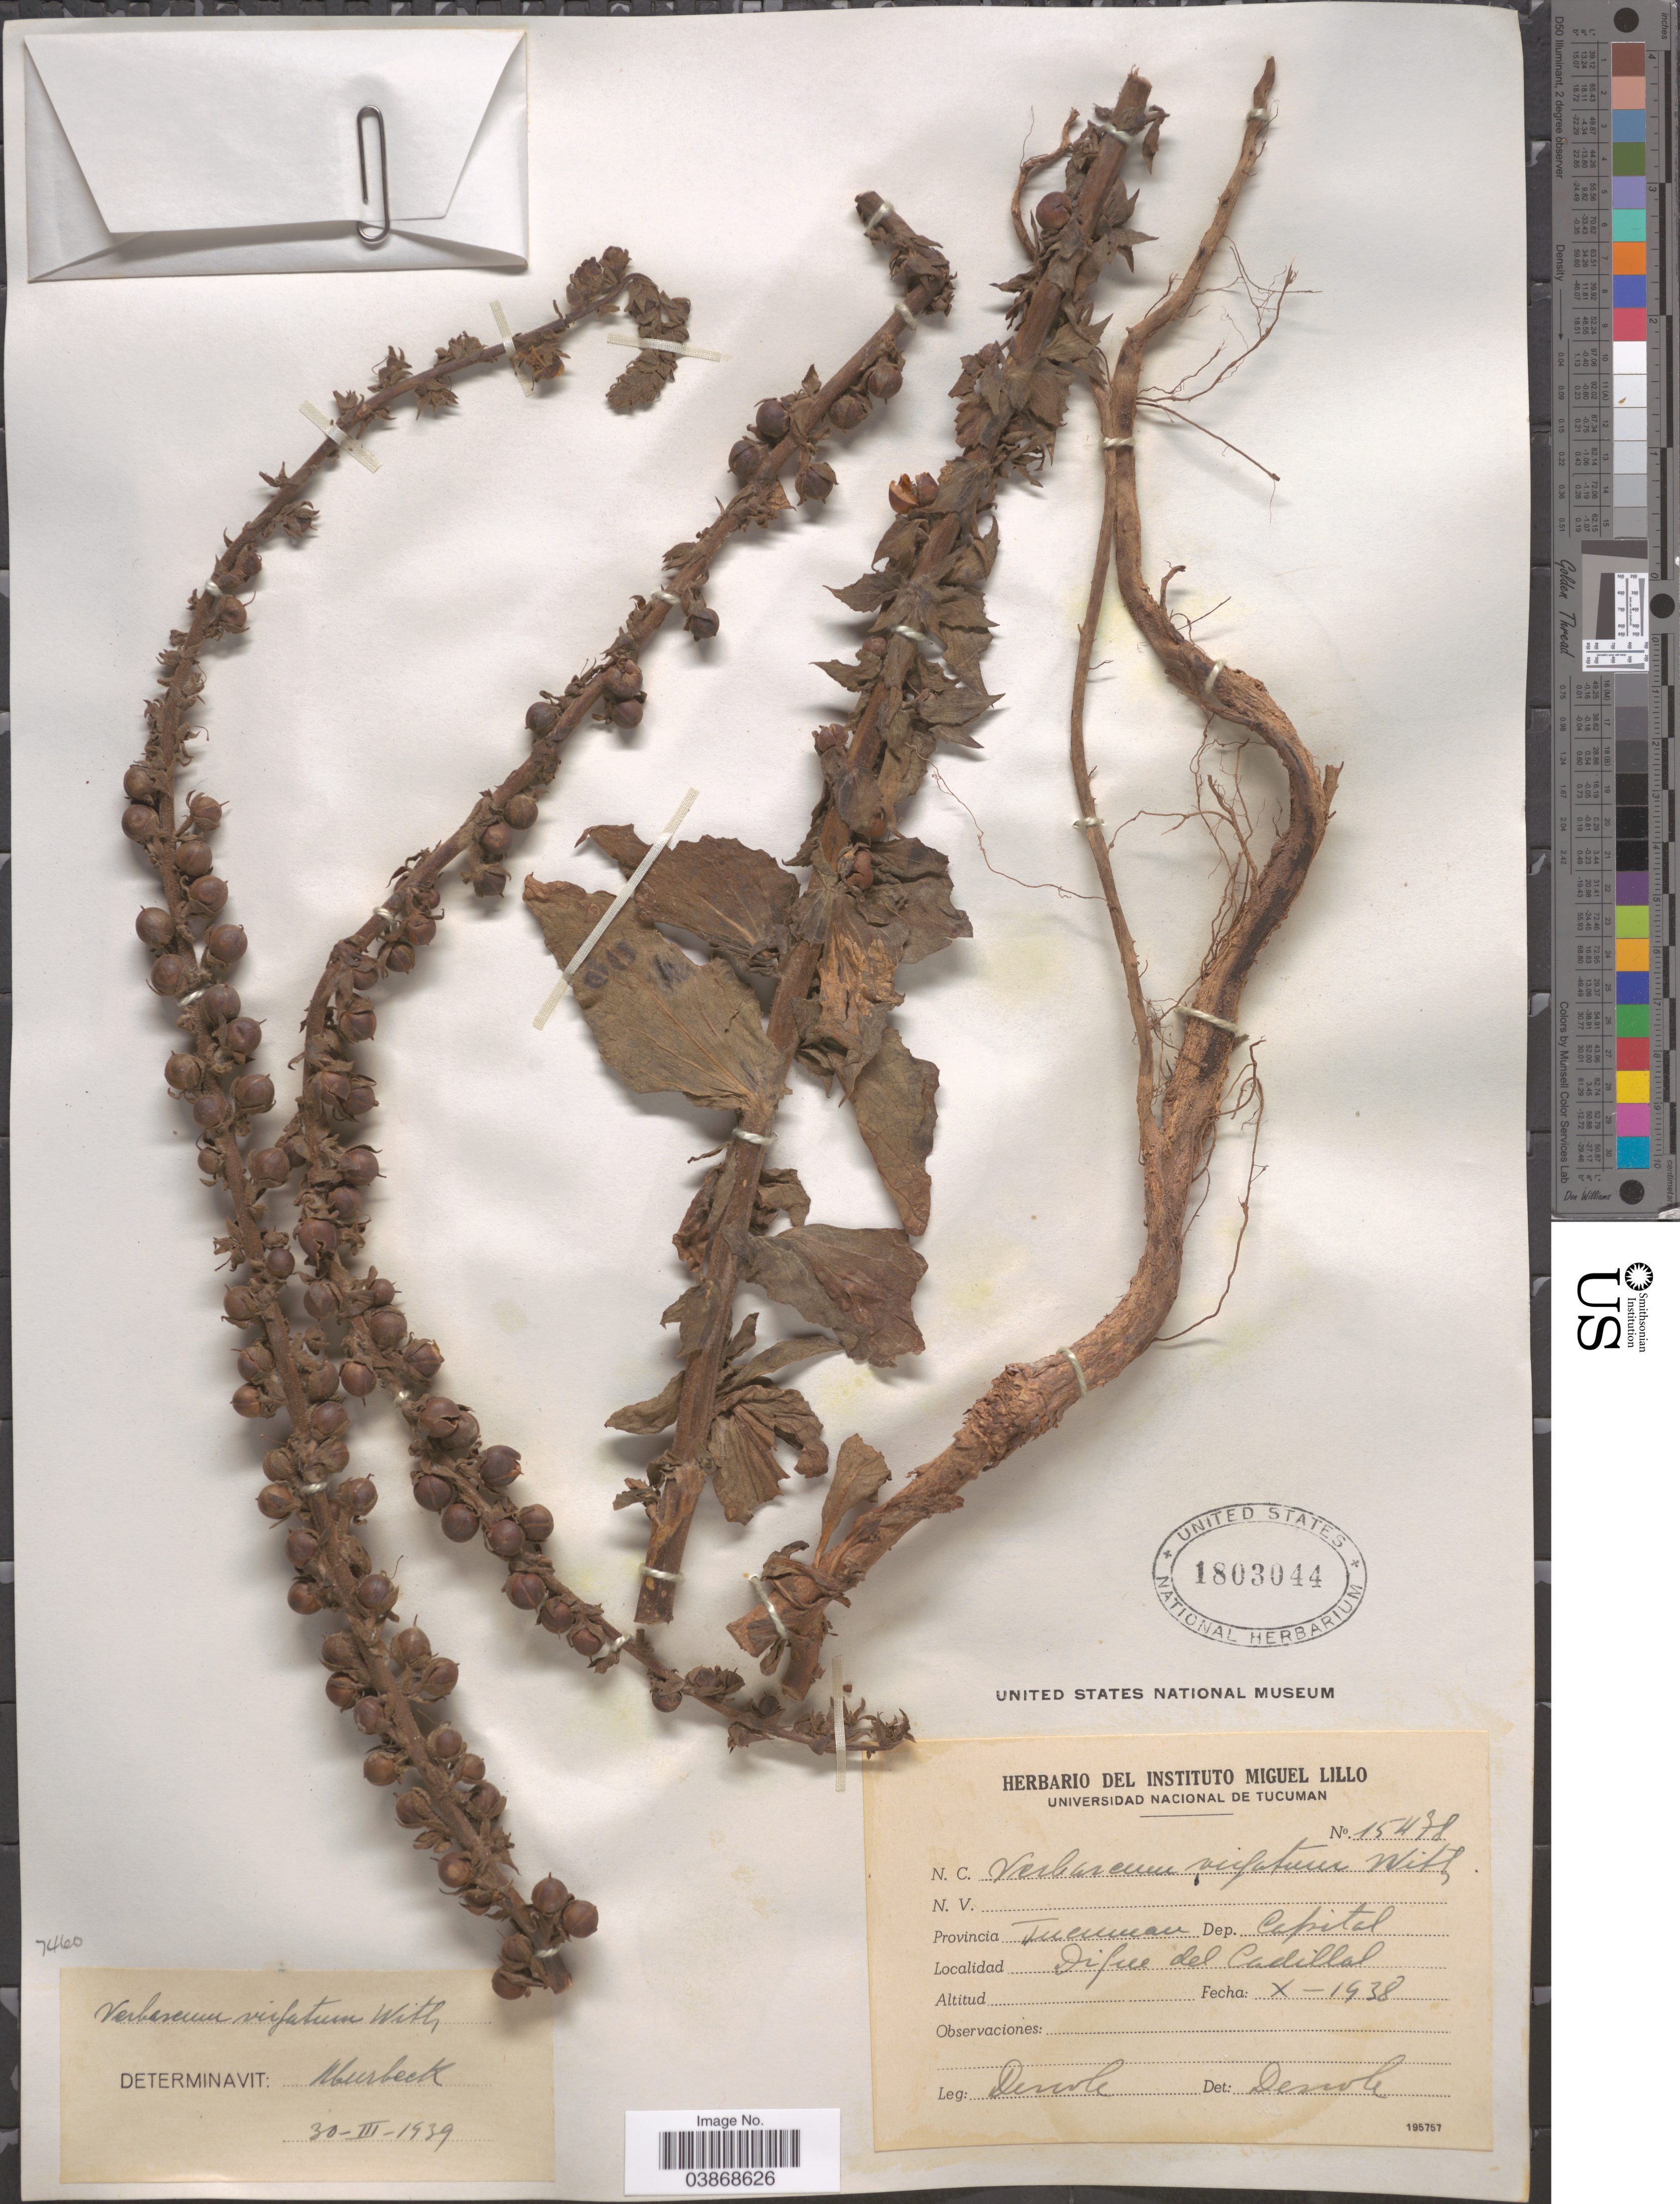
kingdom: Plantae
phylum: Tracheophyta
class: Magnoliopsida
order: Lamiales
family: Scrophulariaceae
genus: Verbascum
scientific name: Verbascum virgatum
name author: Stokes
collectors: Descole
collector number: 15498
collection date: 1938-10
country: Argentina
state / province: Tucuman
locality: Dep Capital. Difice del Cadillal.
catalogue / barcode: US 1803044